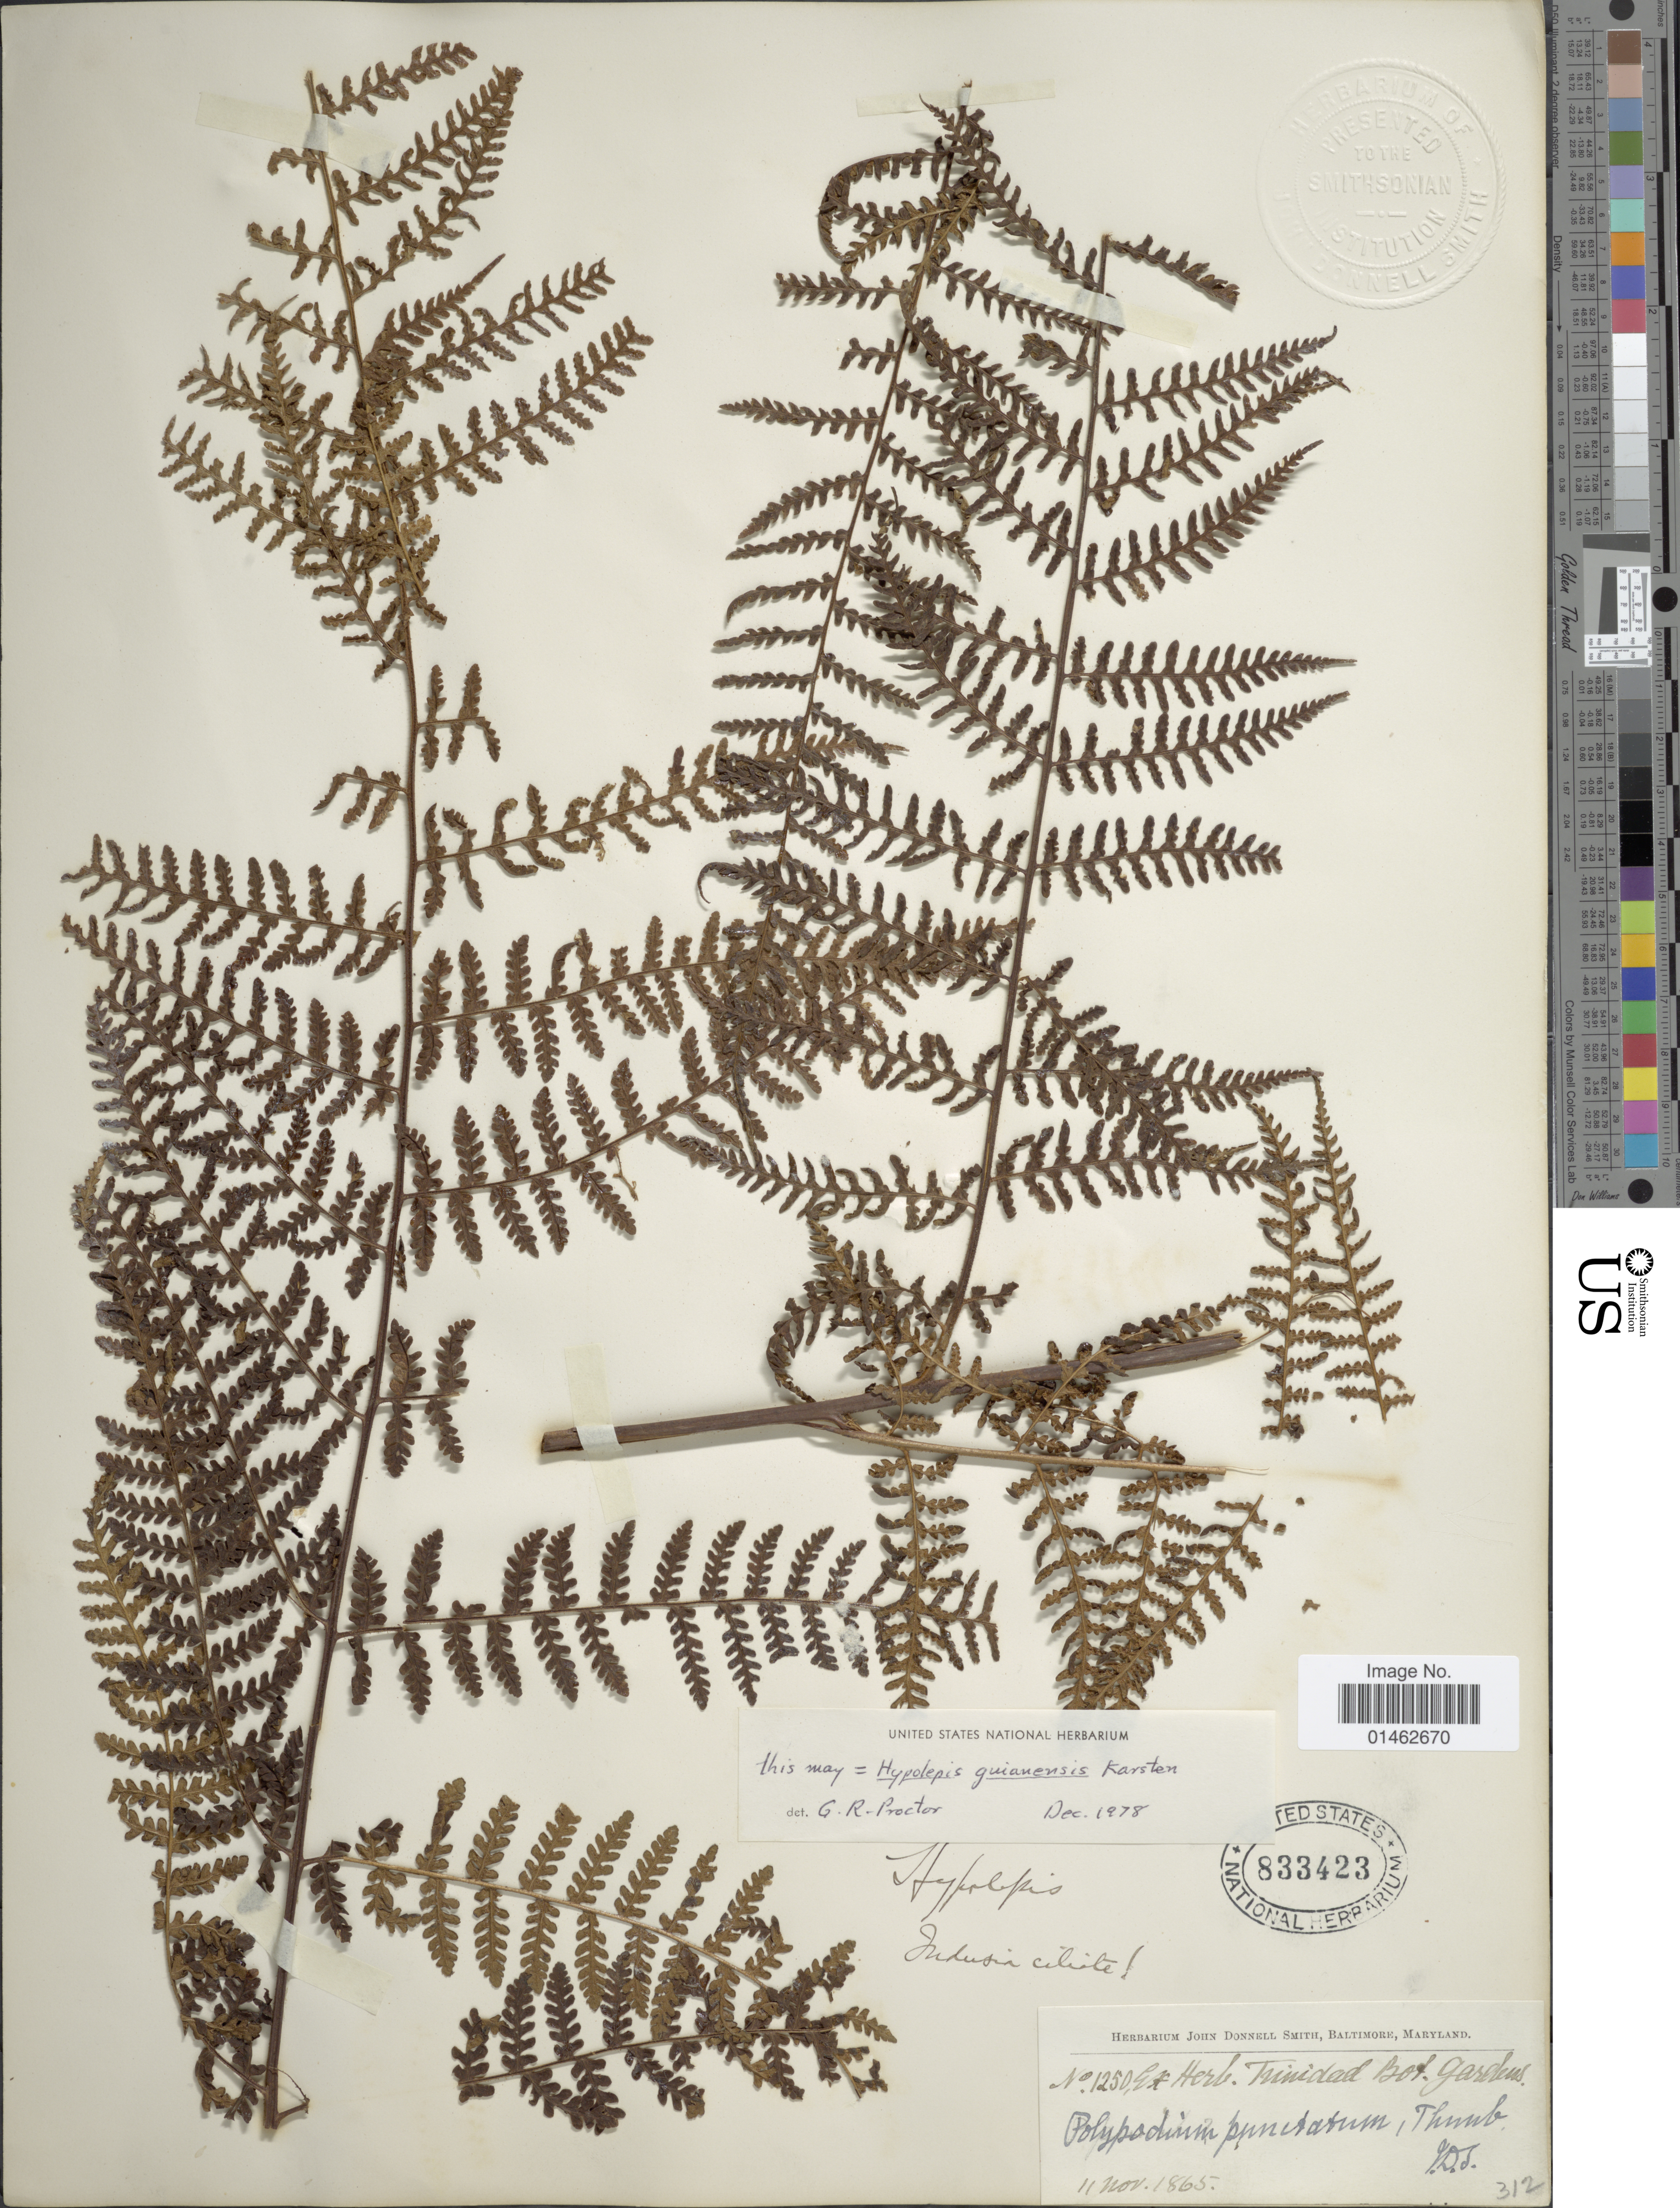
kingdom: Plantae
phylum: Tracheophyta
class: Polypodiopsida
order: Polypodiales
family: Dennstaedtiaceae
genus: Hypolepis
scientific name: Hypolepis guianensis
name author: Klotzsch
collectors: J. D. Smith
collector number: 1250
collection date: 1865-11-11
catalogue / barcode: US 833423